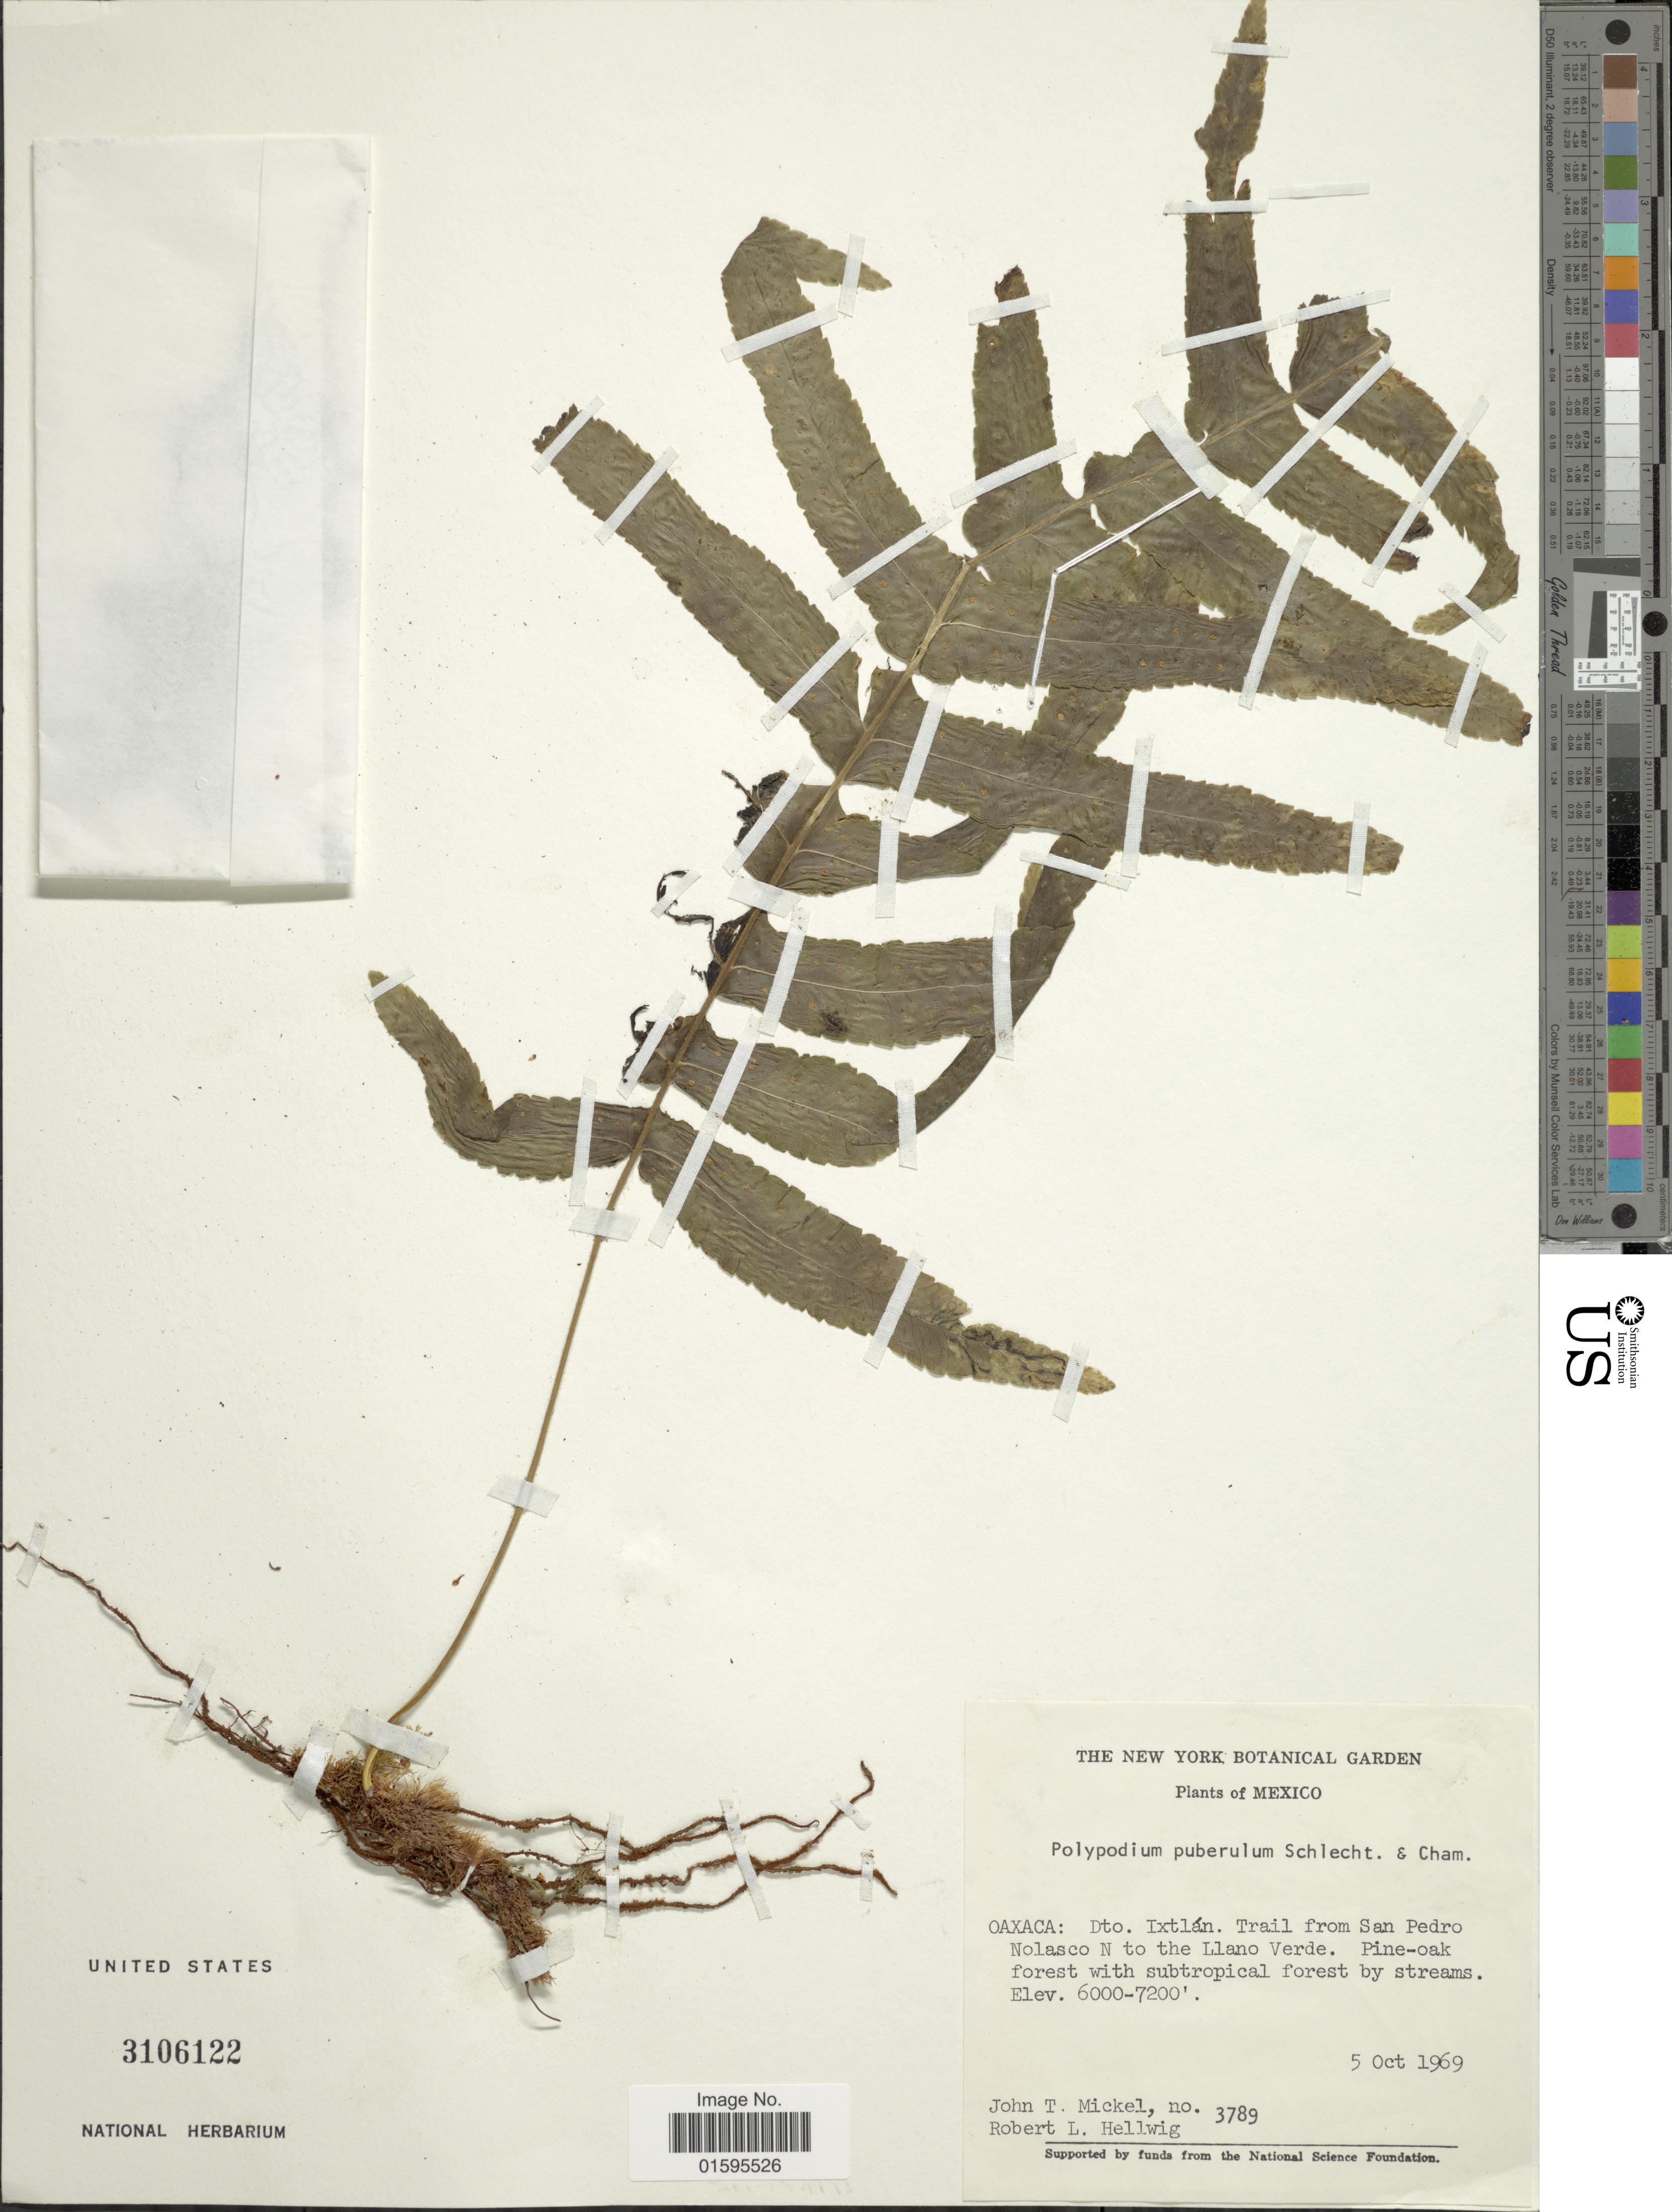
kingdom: Plantae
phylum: Tracheophyta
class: Polypodiopsida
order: Polypodiales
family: Polypodiaceae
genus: Polypodium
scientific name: Polypodium puberulum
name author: Schltdl. & Cham.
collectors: J. T. Mickel & R. Hellwig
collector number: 3789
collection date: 1969-10-05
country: Mexico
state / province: Oaxaca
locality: Oaxaca: Dto. Ixtlan, trail from San Pedro Nolasco N to the Llano Verde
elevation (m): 1829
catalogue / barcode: US 3106122